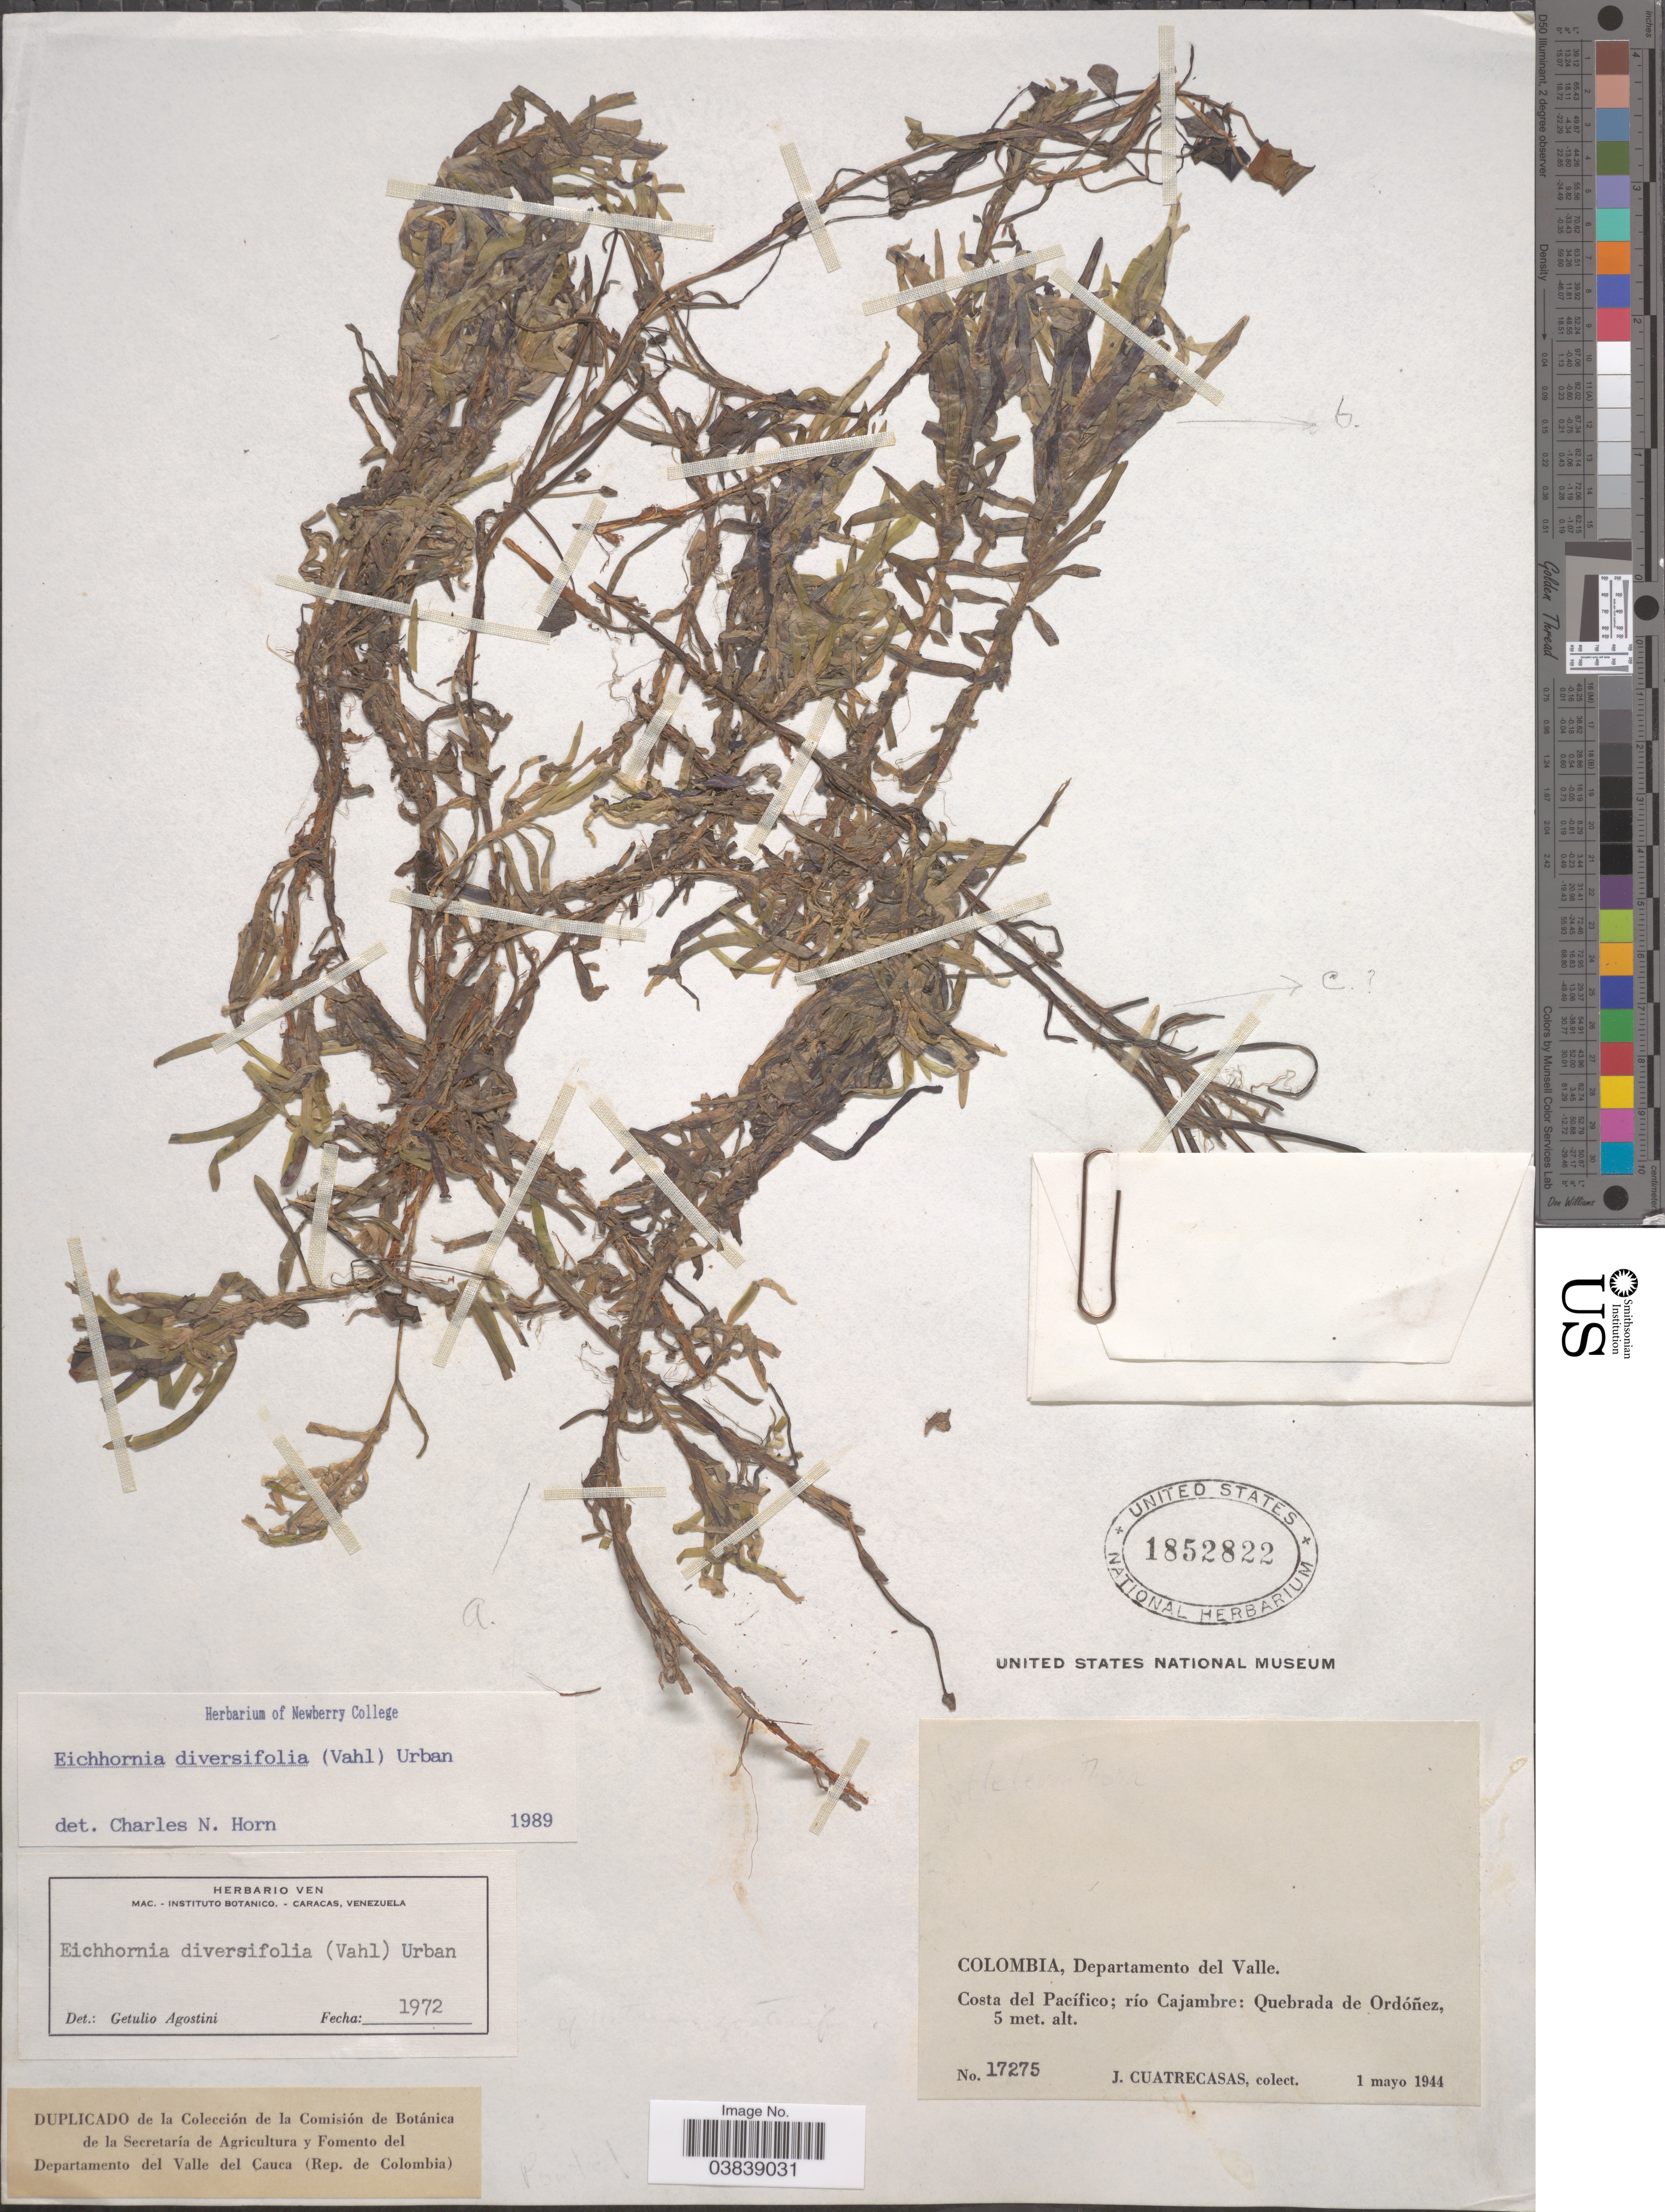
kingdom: Plantae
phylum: Tracheophyta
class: Liliopsida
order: Commelinales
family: Pontederiaceae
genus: Eichhornia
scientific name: Eichhornia diversifolia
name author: (Vahl) Urb.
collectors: J. Cuatrecasas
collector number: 17275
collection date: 1944-05-01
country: Colombia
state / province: Valle del Cauca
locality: Departamento del Valle. Costa del Pacífico; río Cajambre: Quebrada de Ordóñez.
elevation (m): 5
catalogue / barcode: US 1852822